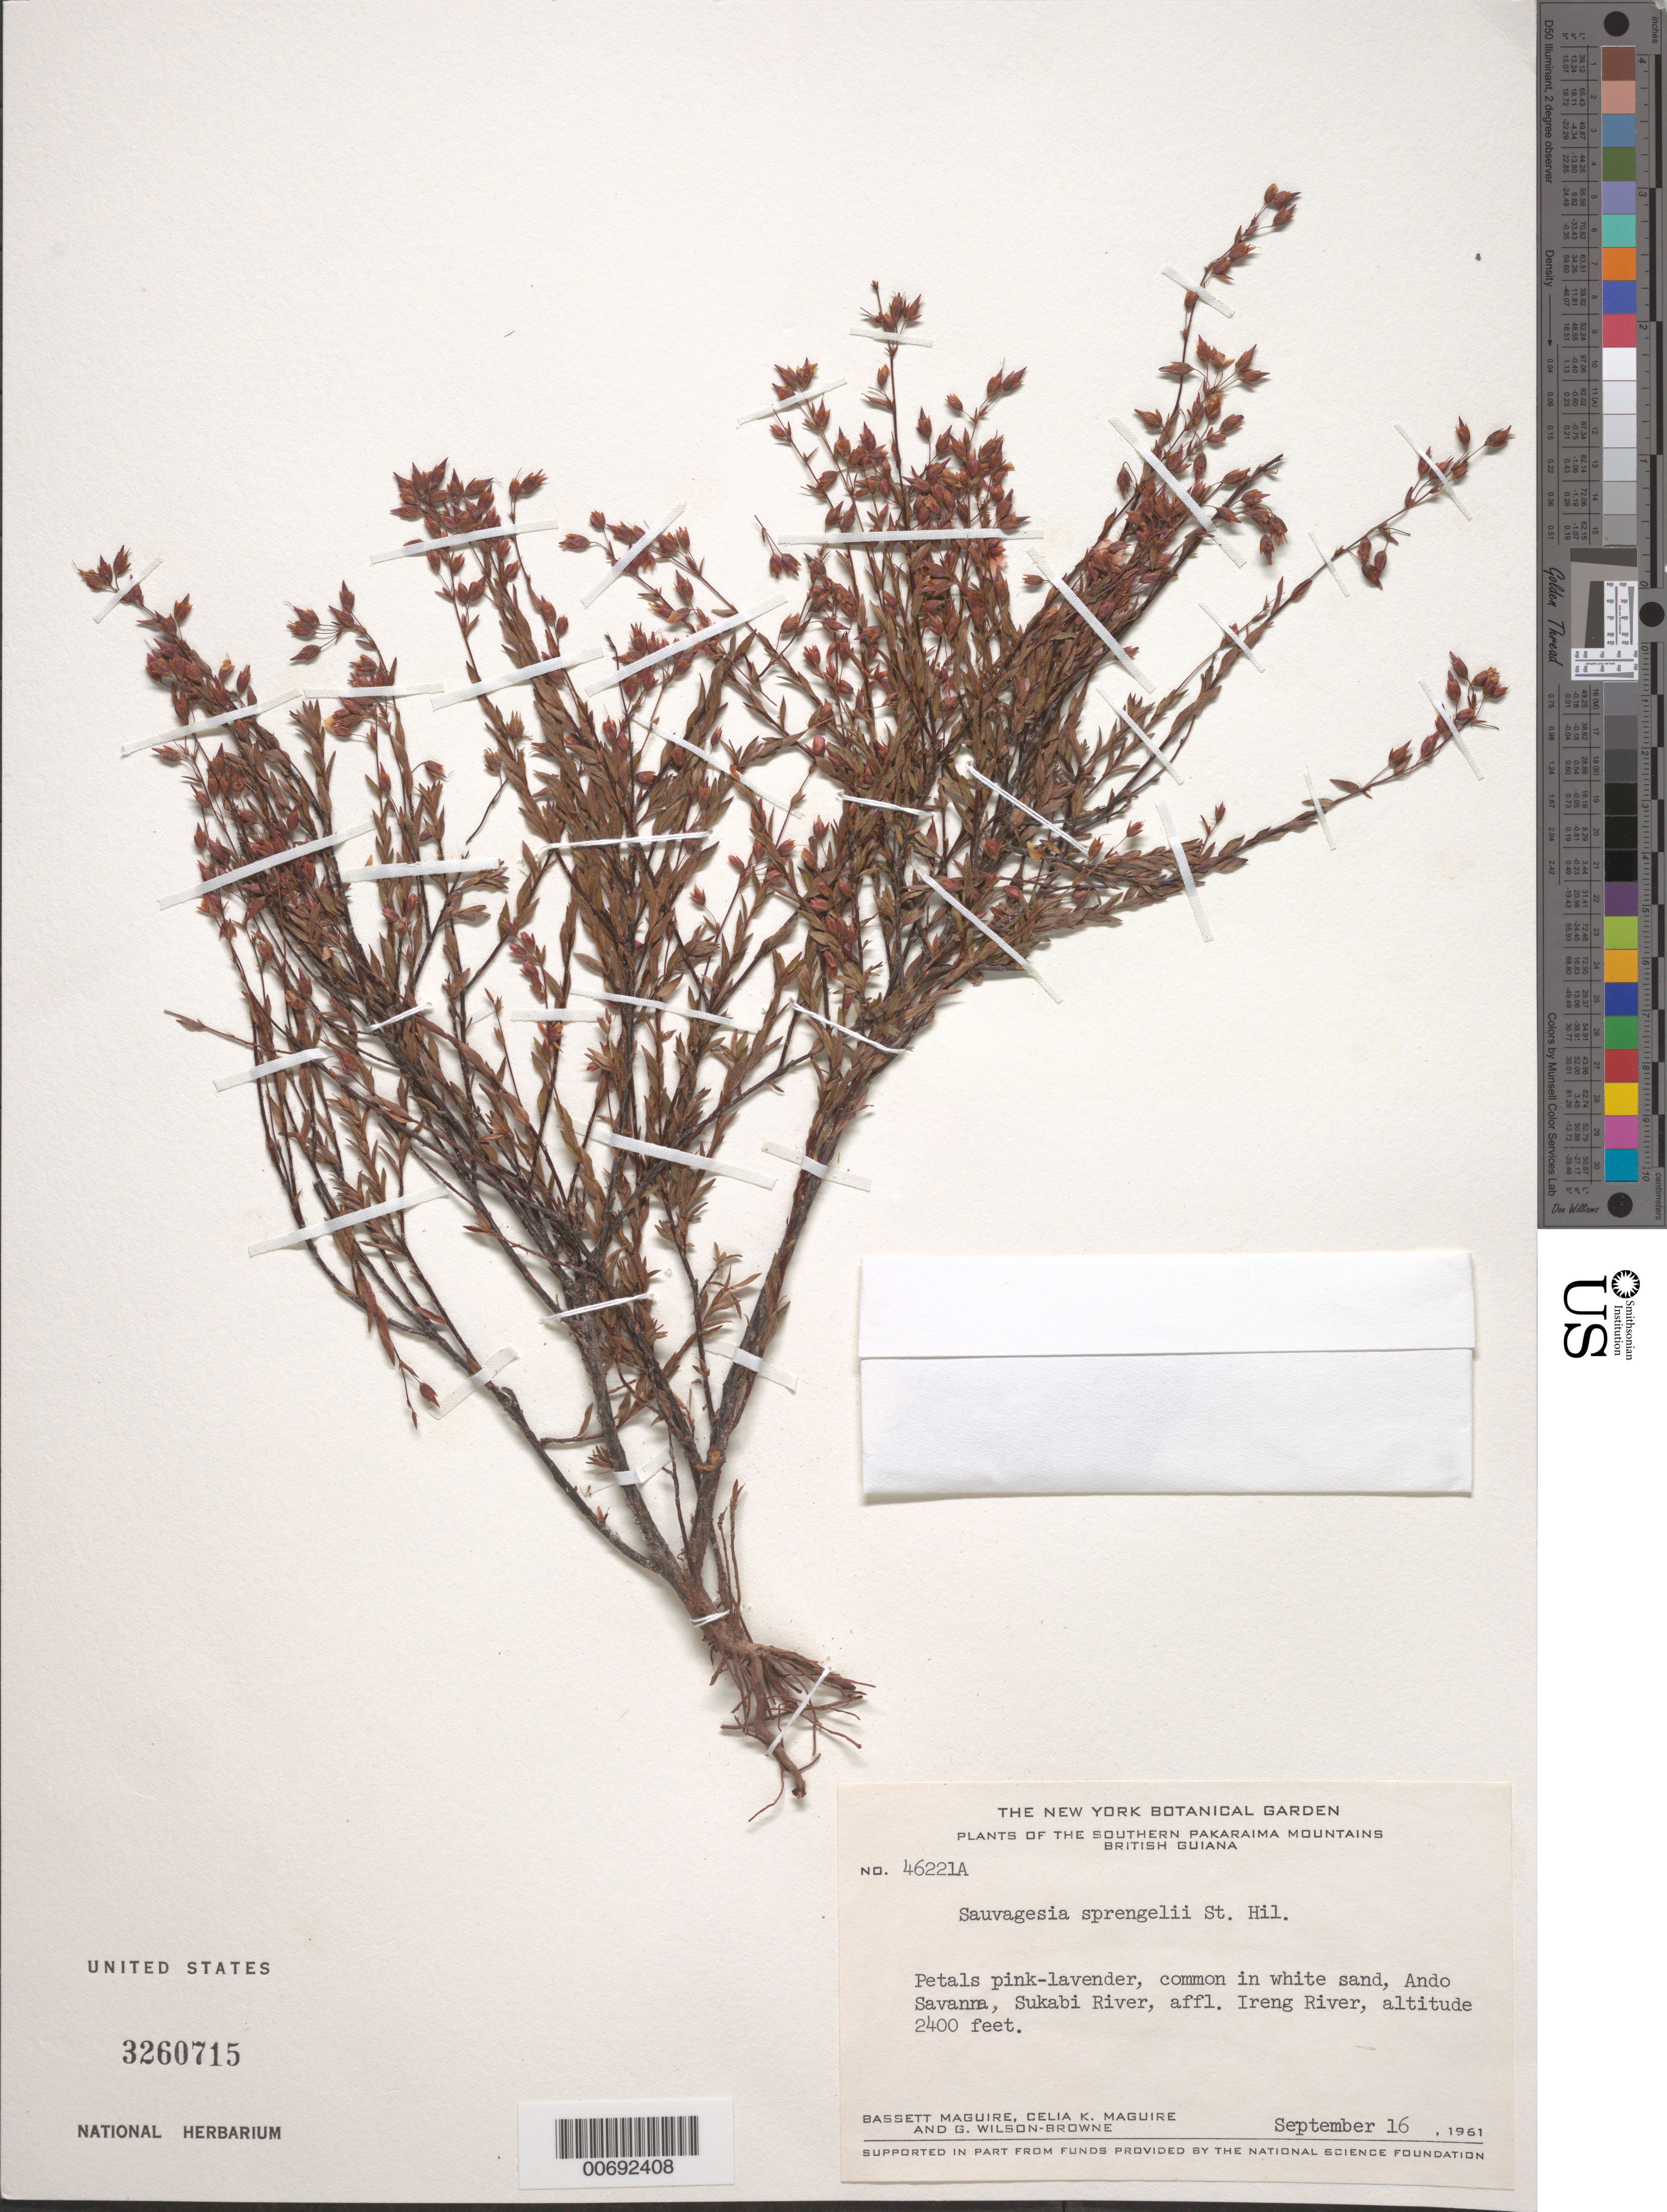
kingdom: Plantae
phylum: Tracheophyta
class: Magnoliopsida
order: Malpighiales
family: Ochnaceae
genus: Sauvagesia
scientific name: Sauvagesia sprengelii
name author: A. St.-Hil.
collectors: B. Maguire, C. K. Maguire & G. Wilson-Browne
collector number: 46221 A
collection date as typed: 16-Sep-61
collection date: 1961-09-16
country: Guyana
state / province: Potaro-Siparuni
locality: Pakaraima Mts., Ando Savanna, Sukabi River, affl. Ireng River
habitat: White sand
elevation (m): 732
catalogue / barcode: US 3260715